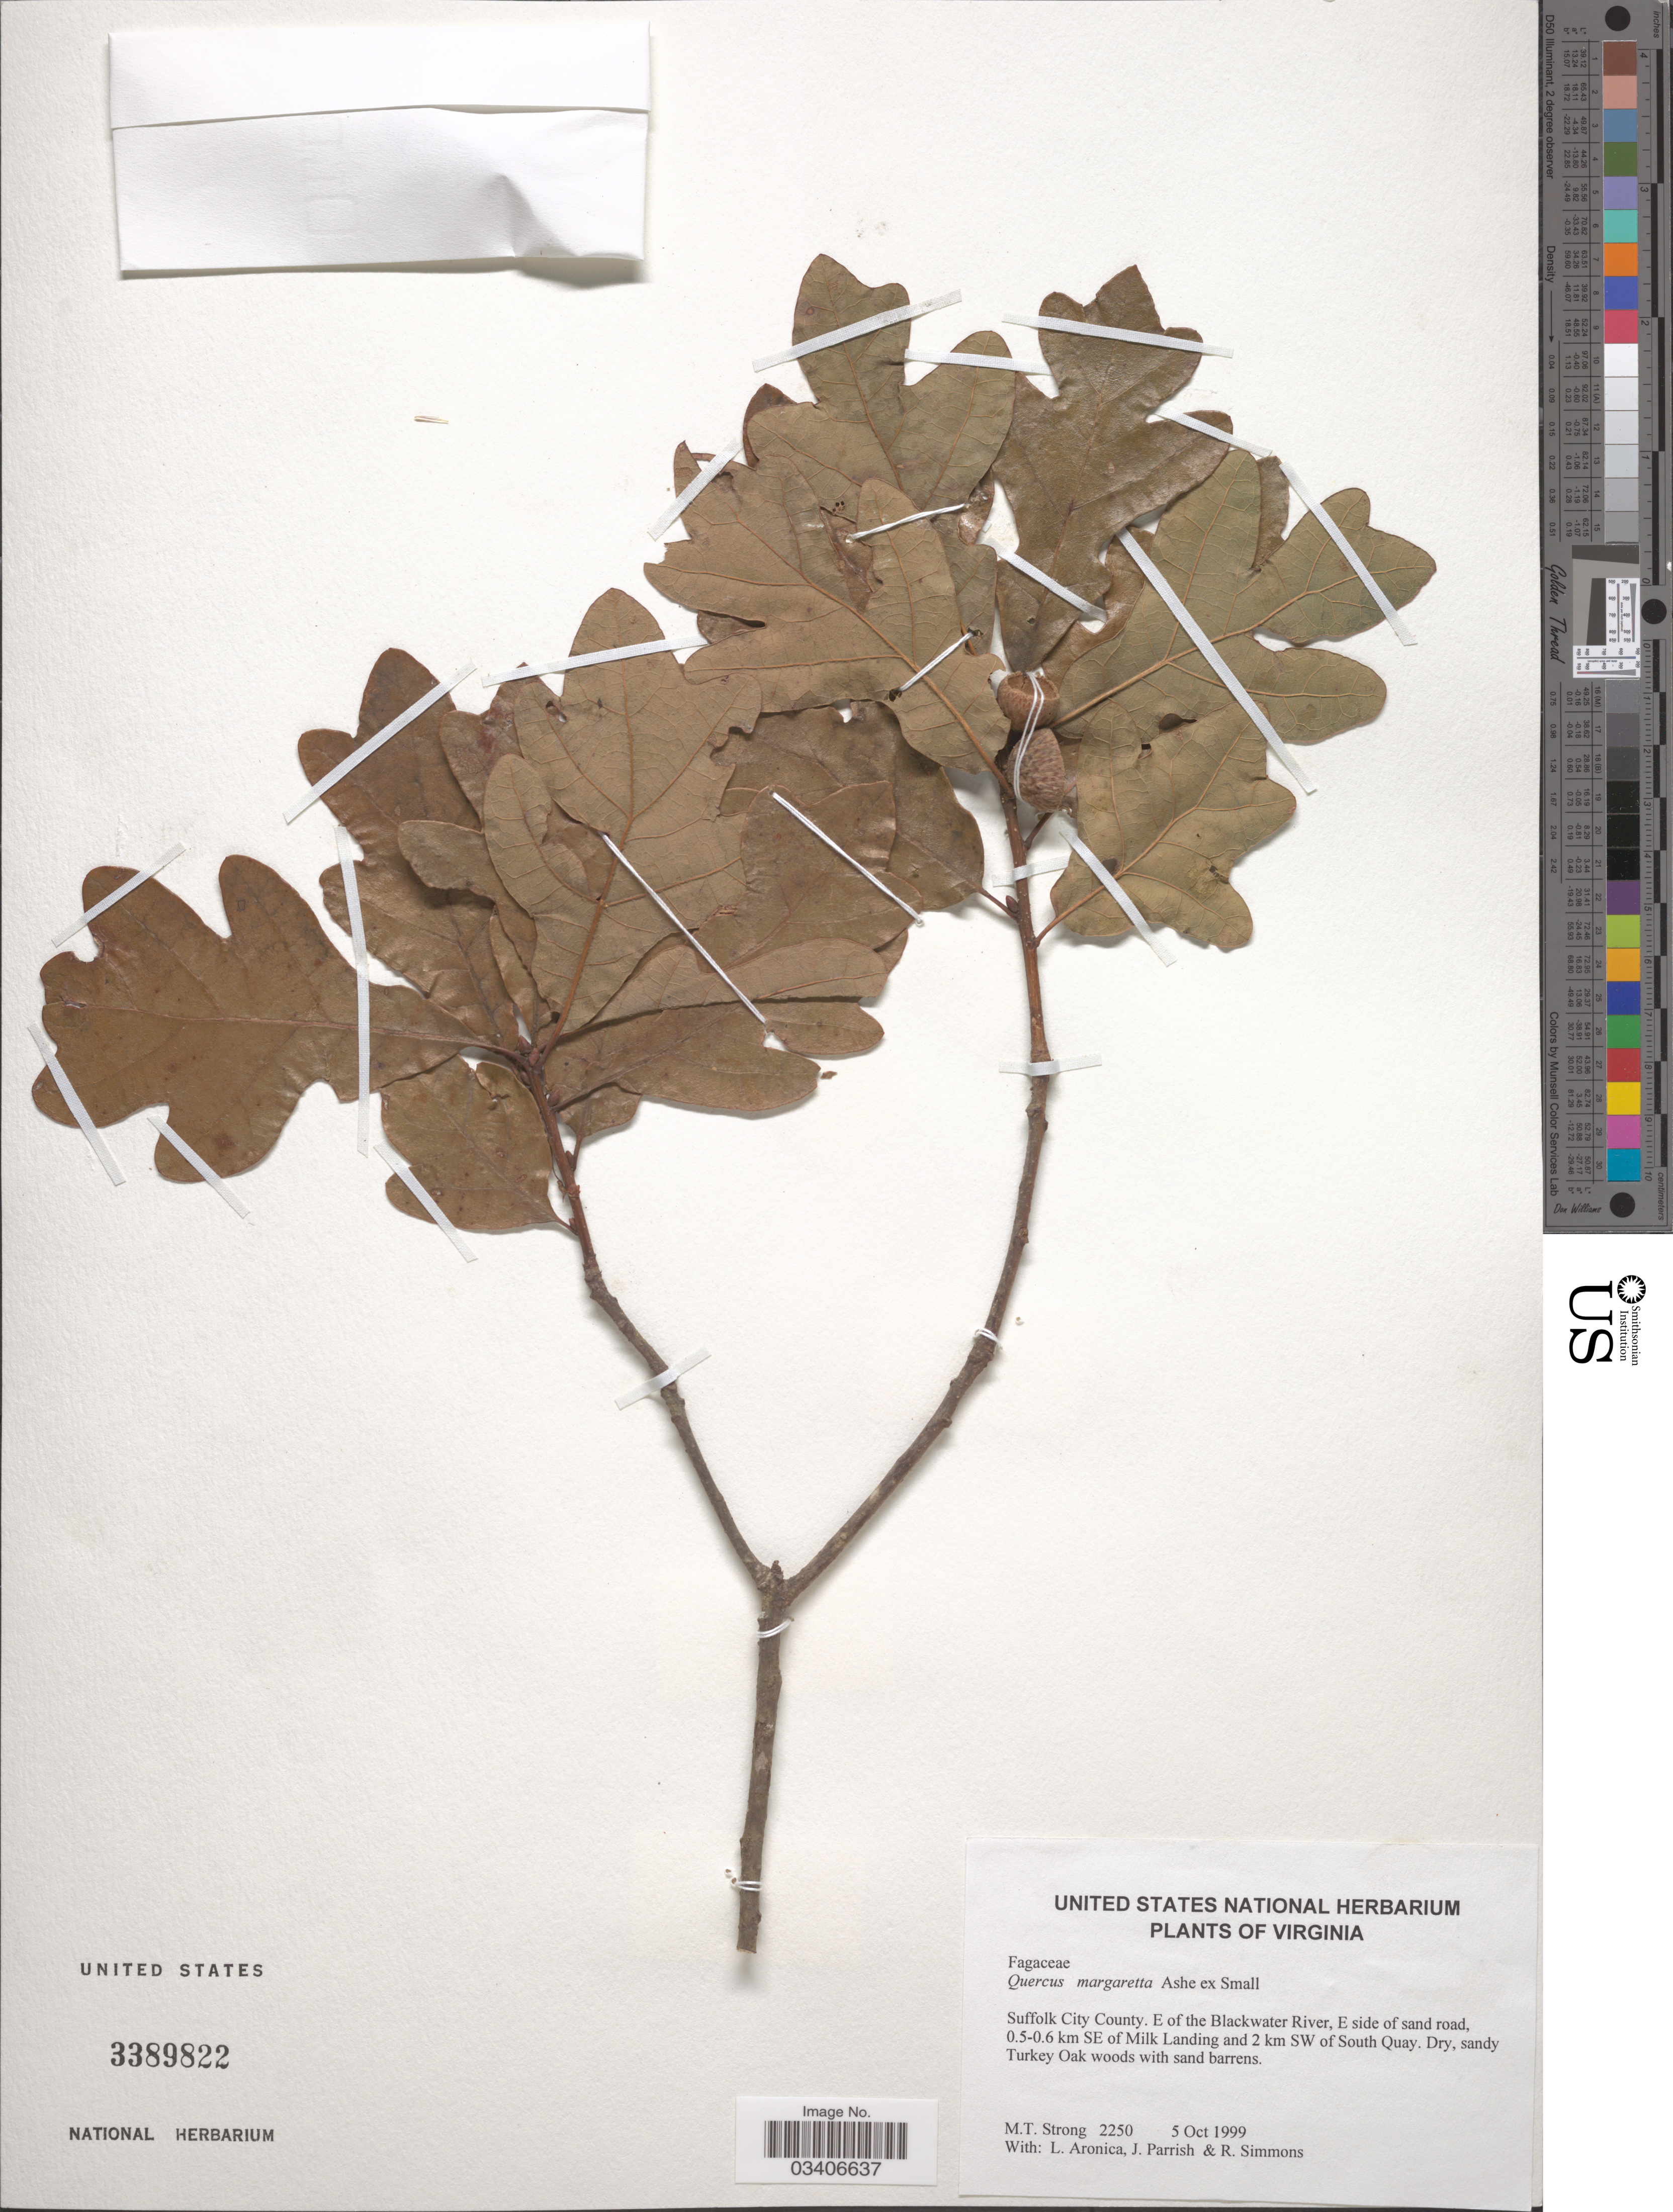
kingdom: Plantae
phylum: Tracheophyta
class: Magnoliopsida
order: Fagales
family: Fagaceae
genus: Quercus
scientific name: Quercus margarettae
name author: Ashe ex Small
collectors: M. T. Strong, L. Aronica, J. Parrish & R. Simmons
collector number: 2250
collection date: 1999-10-05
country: United States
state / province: Virginia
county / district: City of Suffolk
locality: Suffolk City County. E of the Blackwater River, E side of sand road, 0.5-0.6 km SE of Milk Landing and 2 km SW of South Quay.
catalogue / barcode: US 3389822